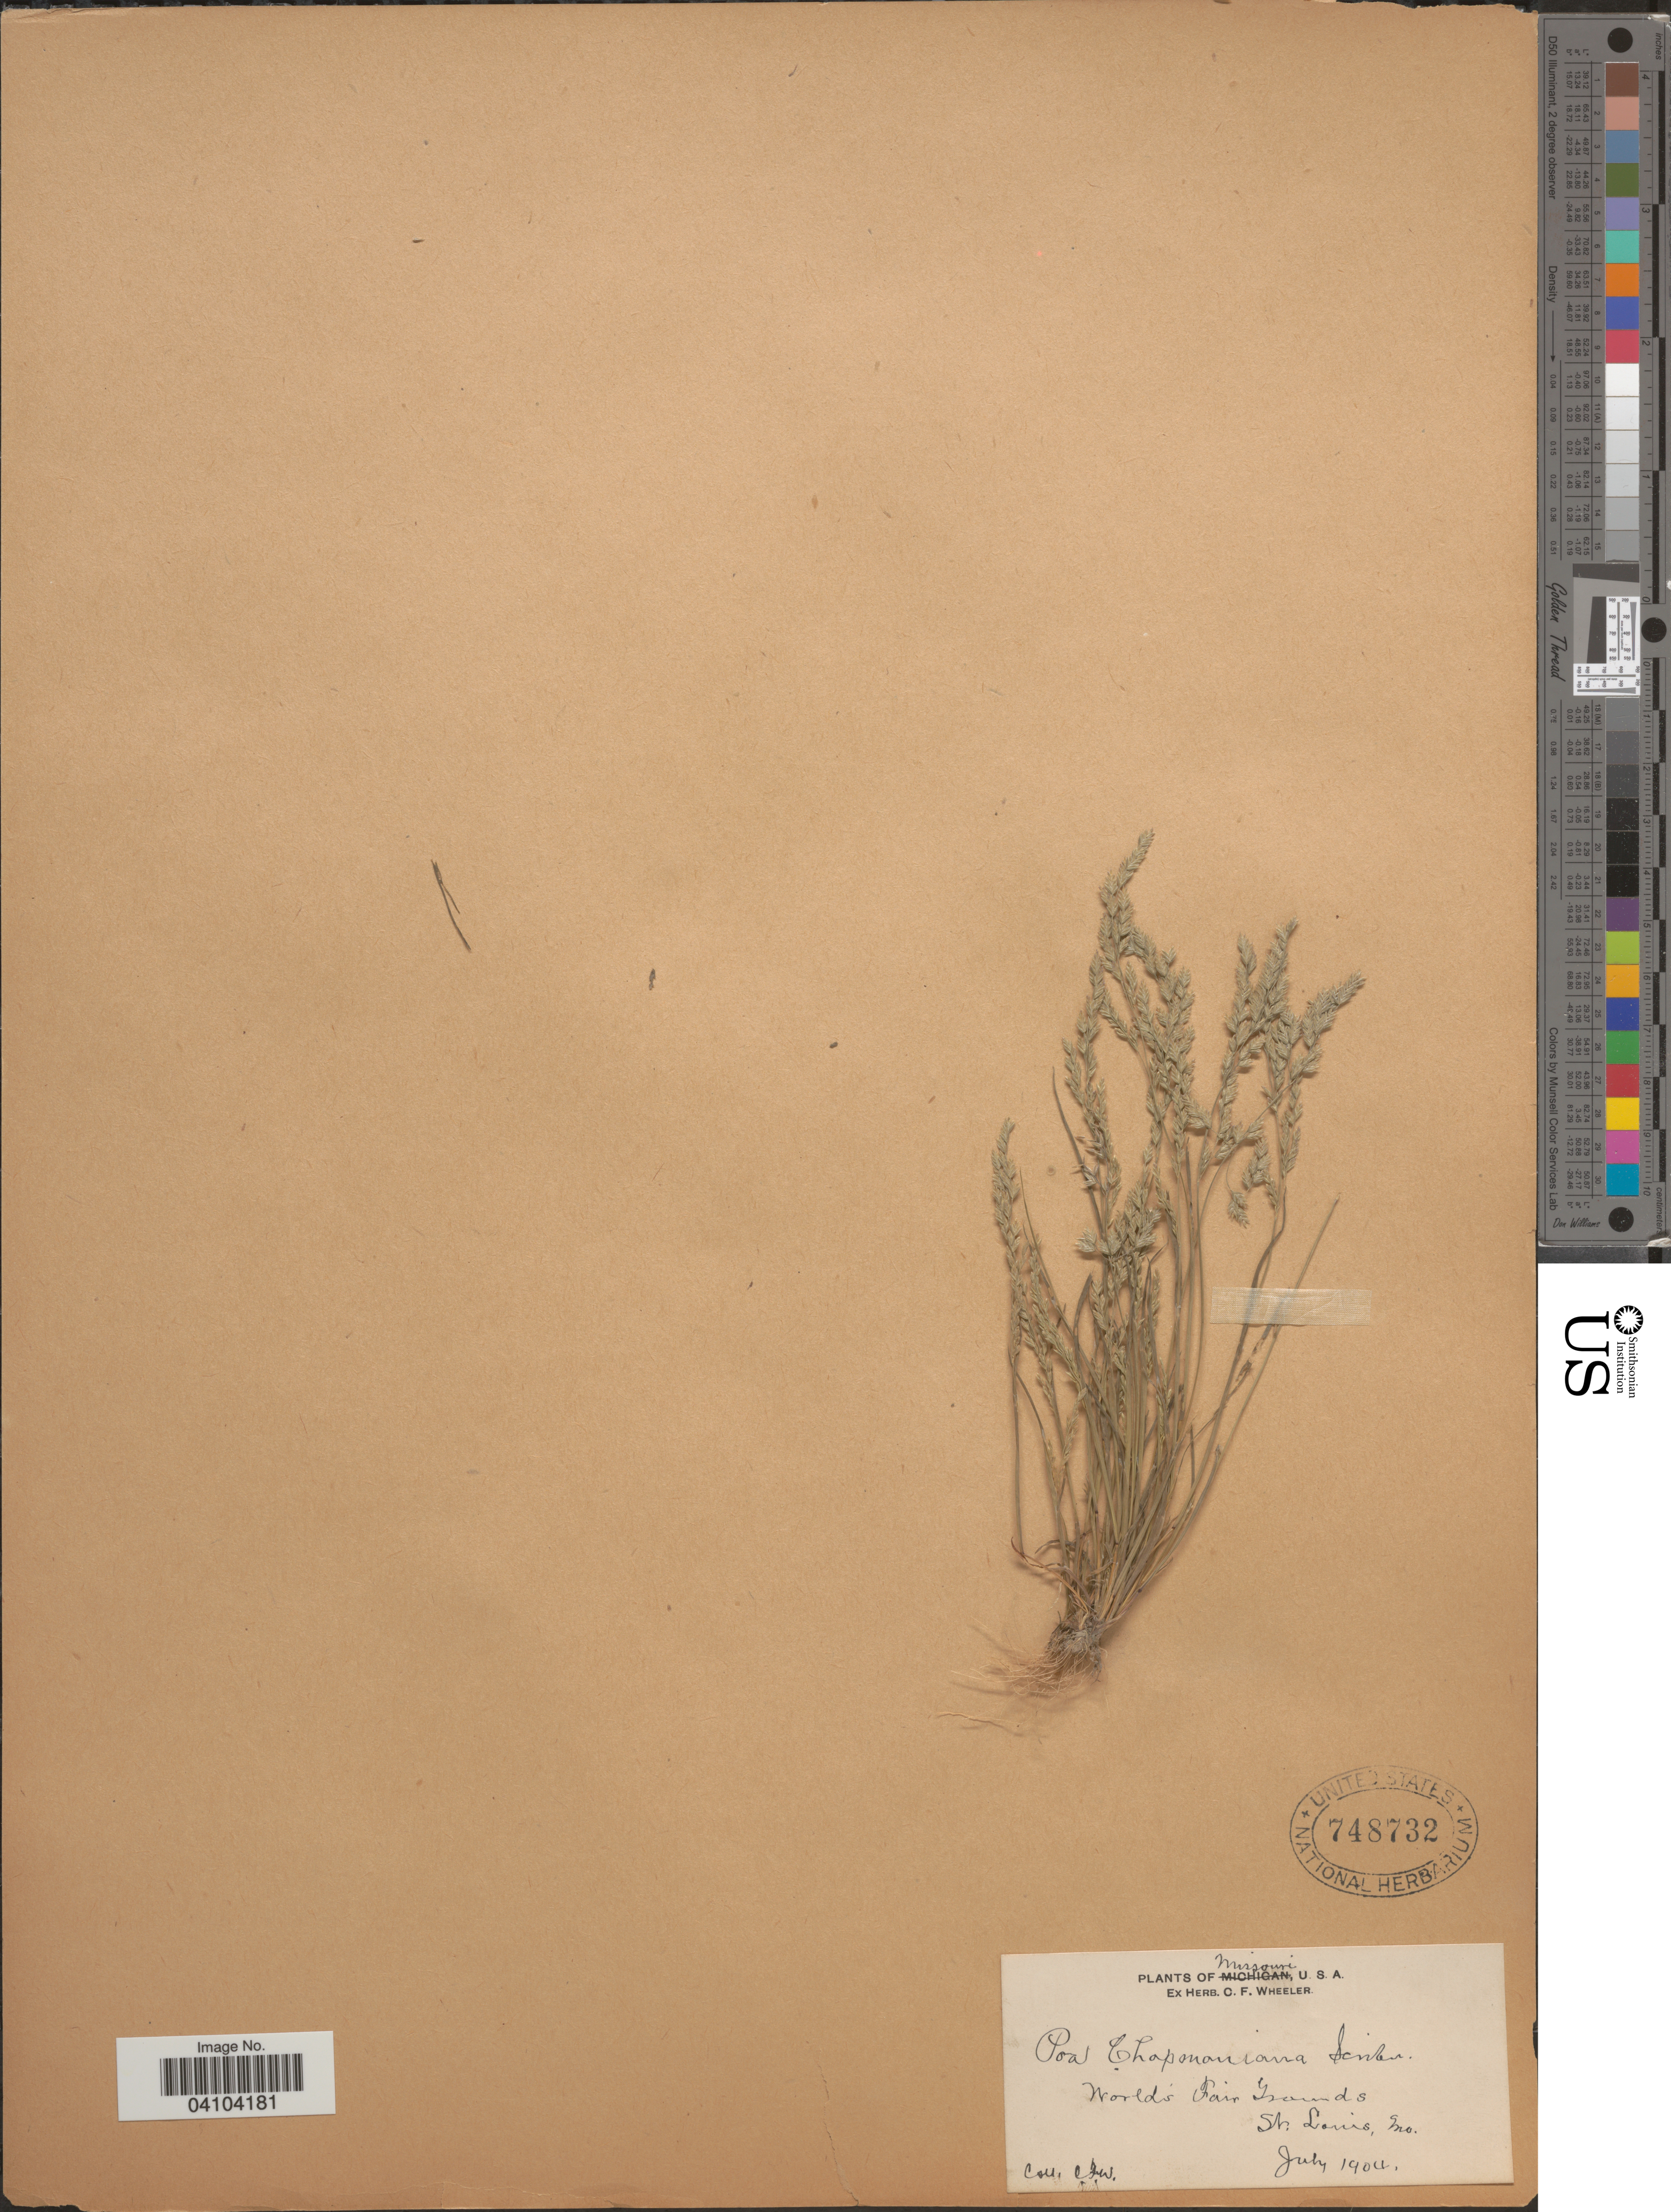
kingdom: Plantae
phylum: Tracheophyta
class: Liliopsida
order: Poales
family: Poaceae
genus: Poa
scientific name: Poa chapmaniana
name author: Scribn.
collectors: C. Wheeler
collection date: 1904-07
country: United States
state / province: Missouri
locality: World's Fair Grounds. St. Louis.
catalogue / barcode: US 748732